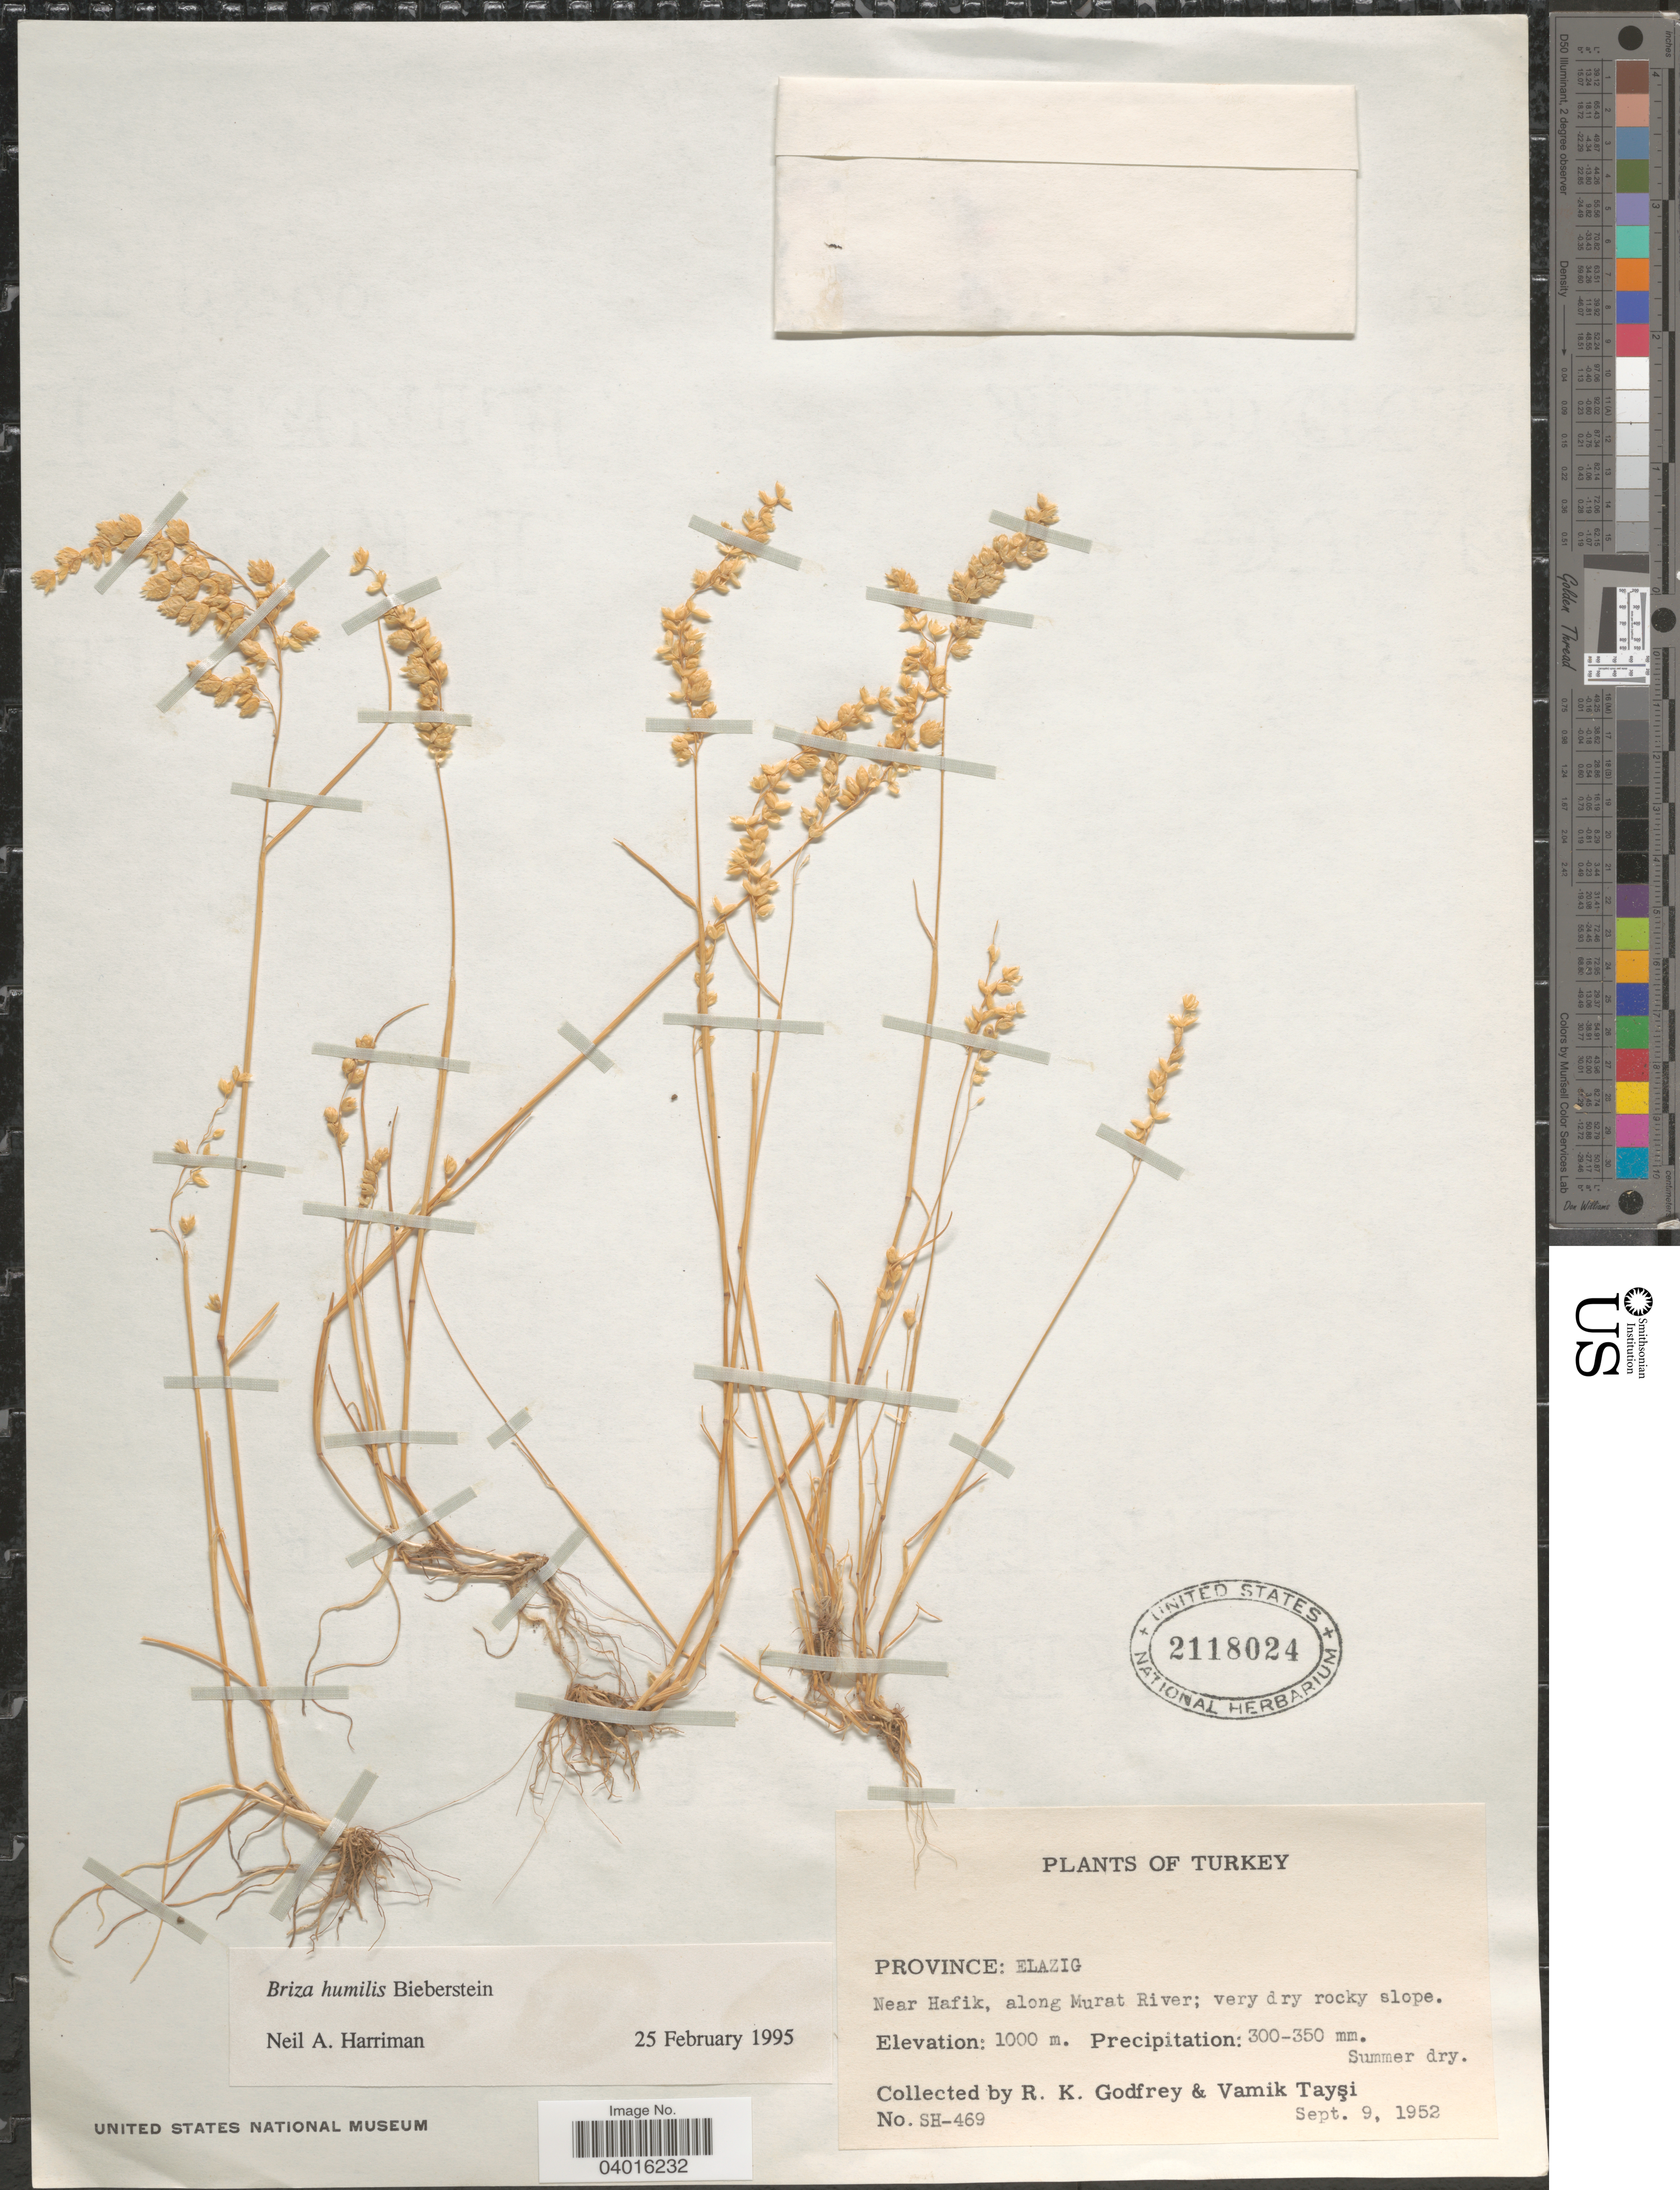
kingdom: Plantae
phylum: Tracheophyta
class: Liliopsida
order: Poales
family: Poaceae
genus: Briza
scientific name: Briza humilis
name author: M. Bieb.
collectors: R. K. Godfrey & V. Taysi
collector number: SH-469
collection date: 1952-09-09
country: Turkey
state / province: Elazig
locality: Near Hafik, along Murat River; very dry rocky slope.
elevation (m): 300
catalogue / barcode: US 2118024